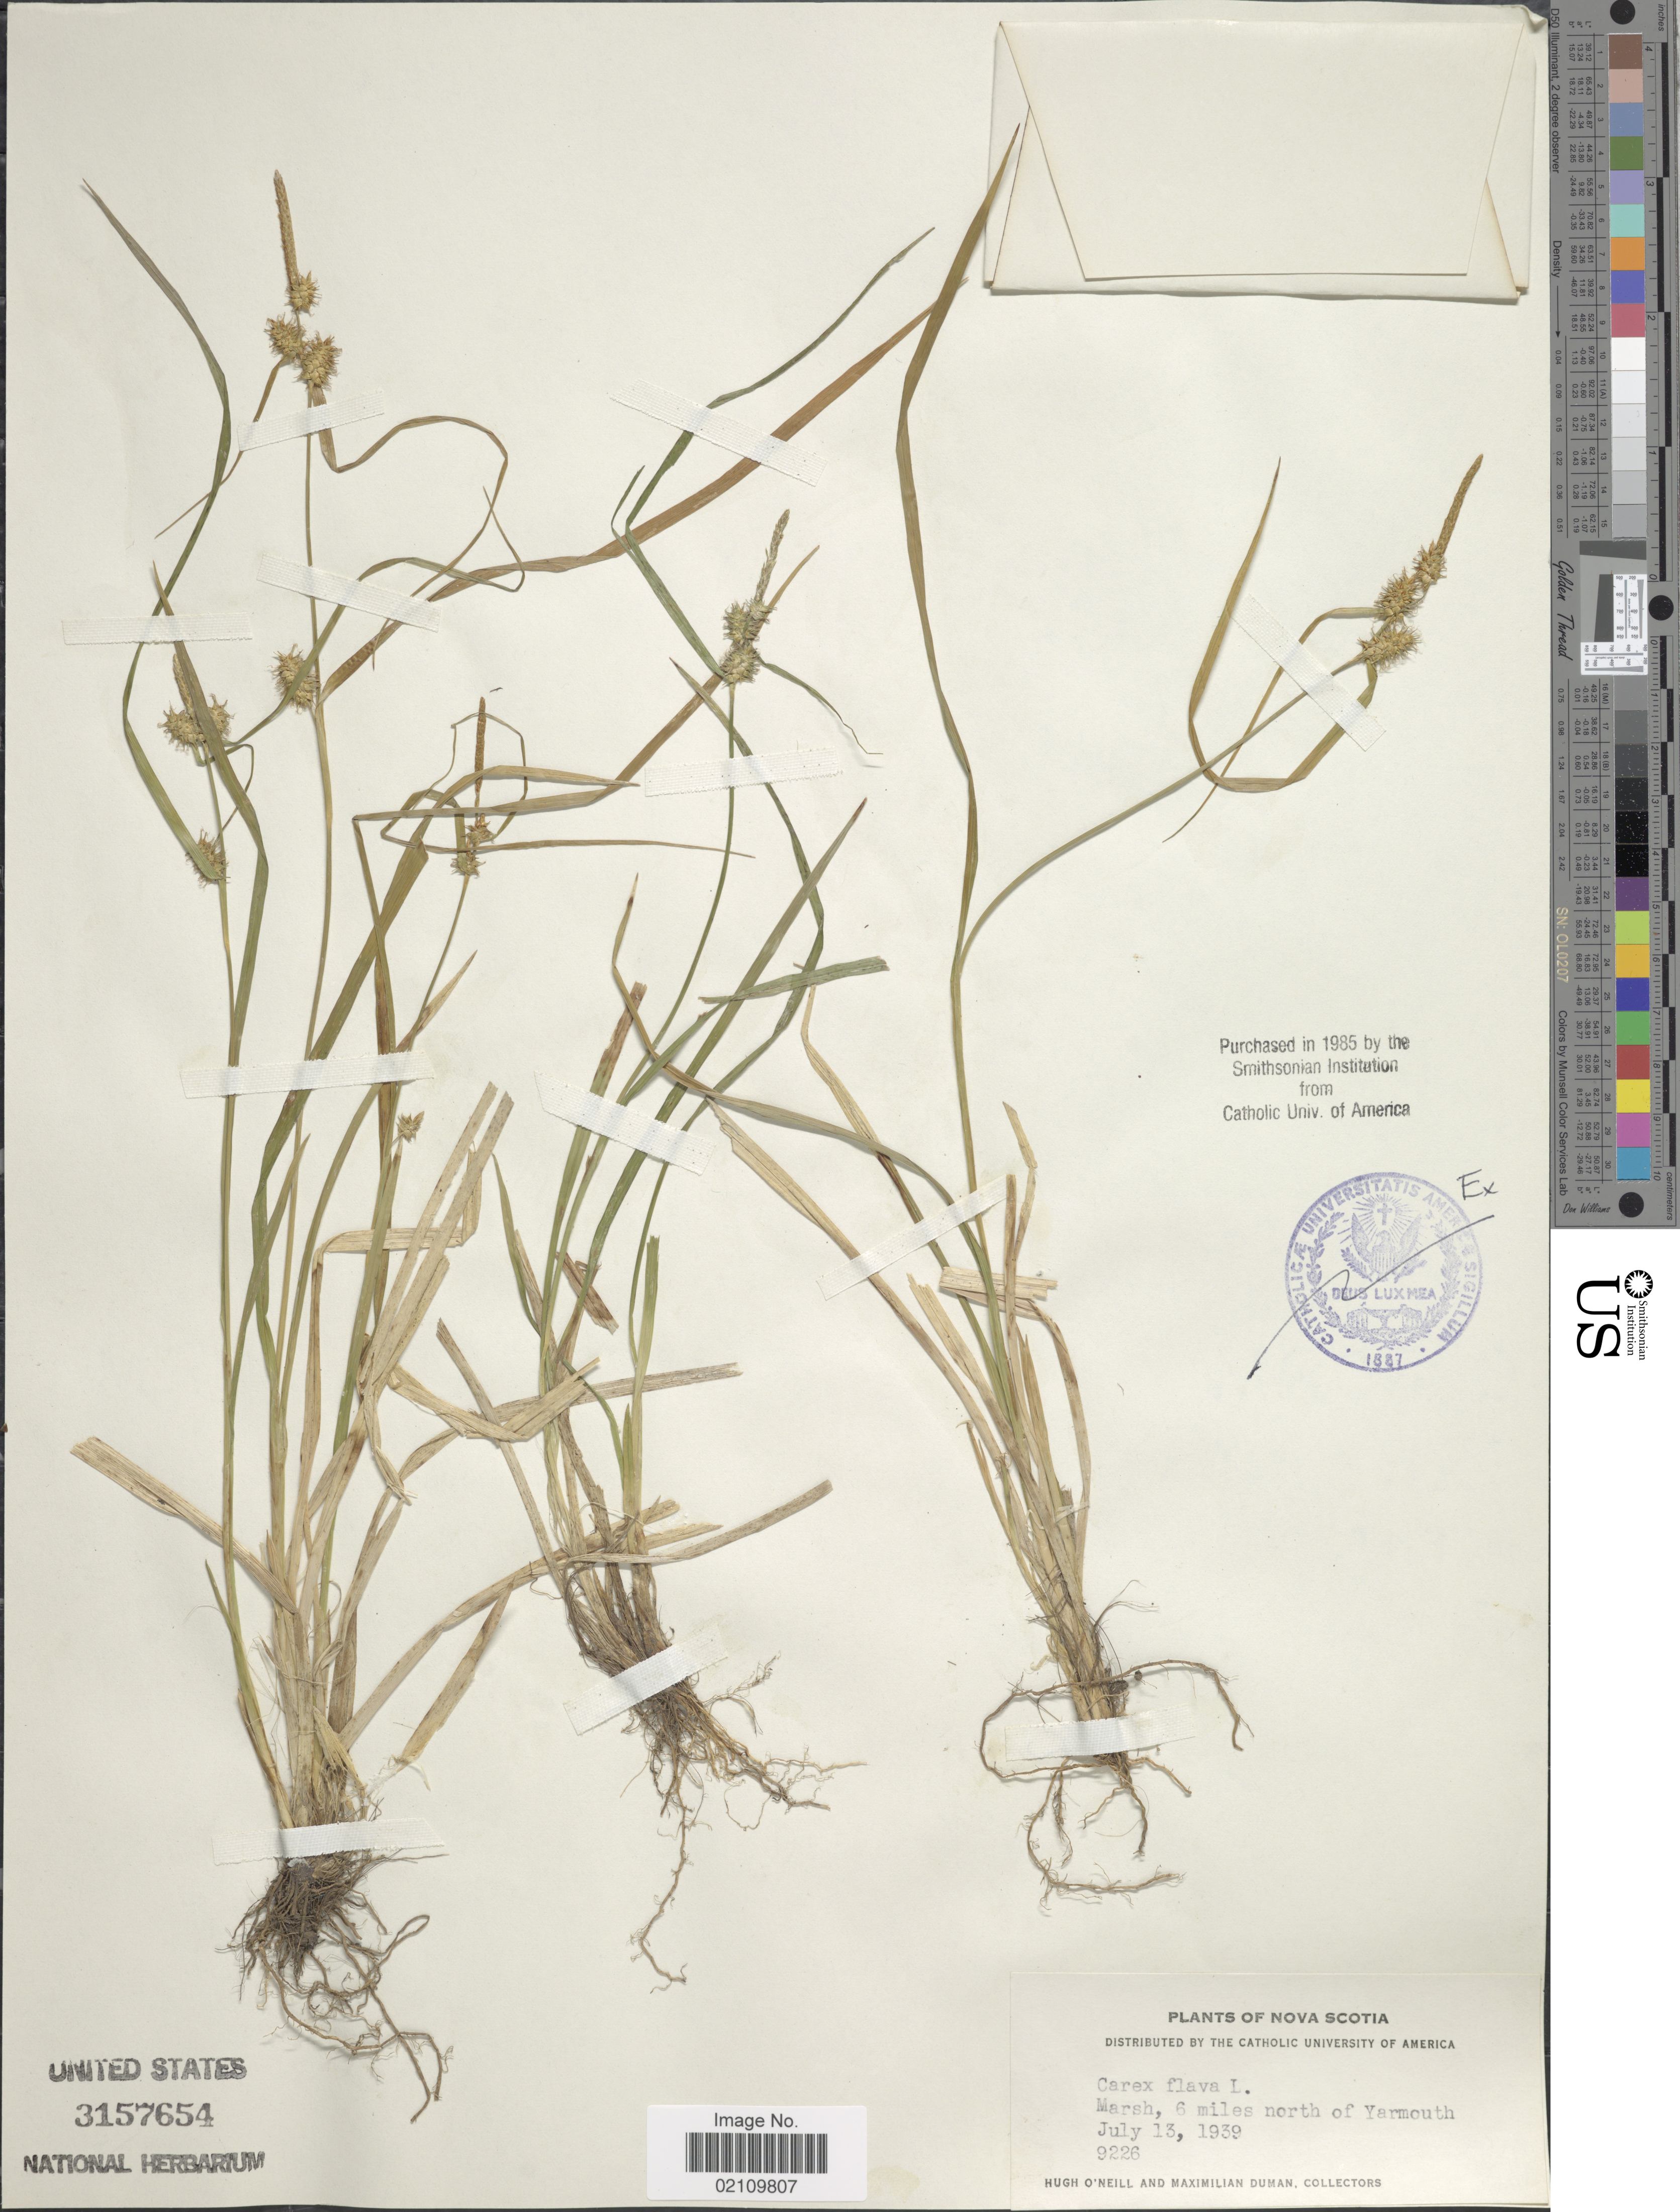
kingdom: Plantae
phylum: Tracheophyta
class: Liliopsida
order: Poales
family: Cyperaceae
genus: Carex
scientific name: Carex flava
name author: L.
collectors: H. O'Neill & M. Duman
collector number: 9226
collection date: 1939-07-13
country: Canada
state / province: Nova Scotia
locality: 6 miles north of Yarmouth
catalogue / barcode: US 3157654